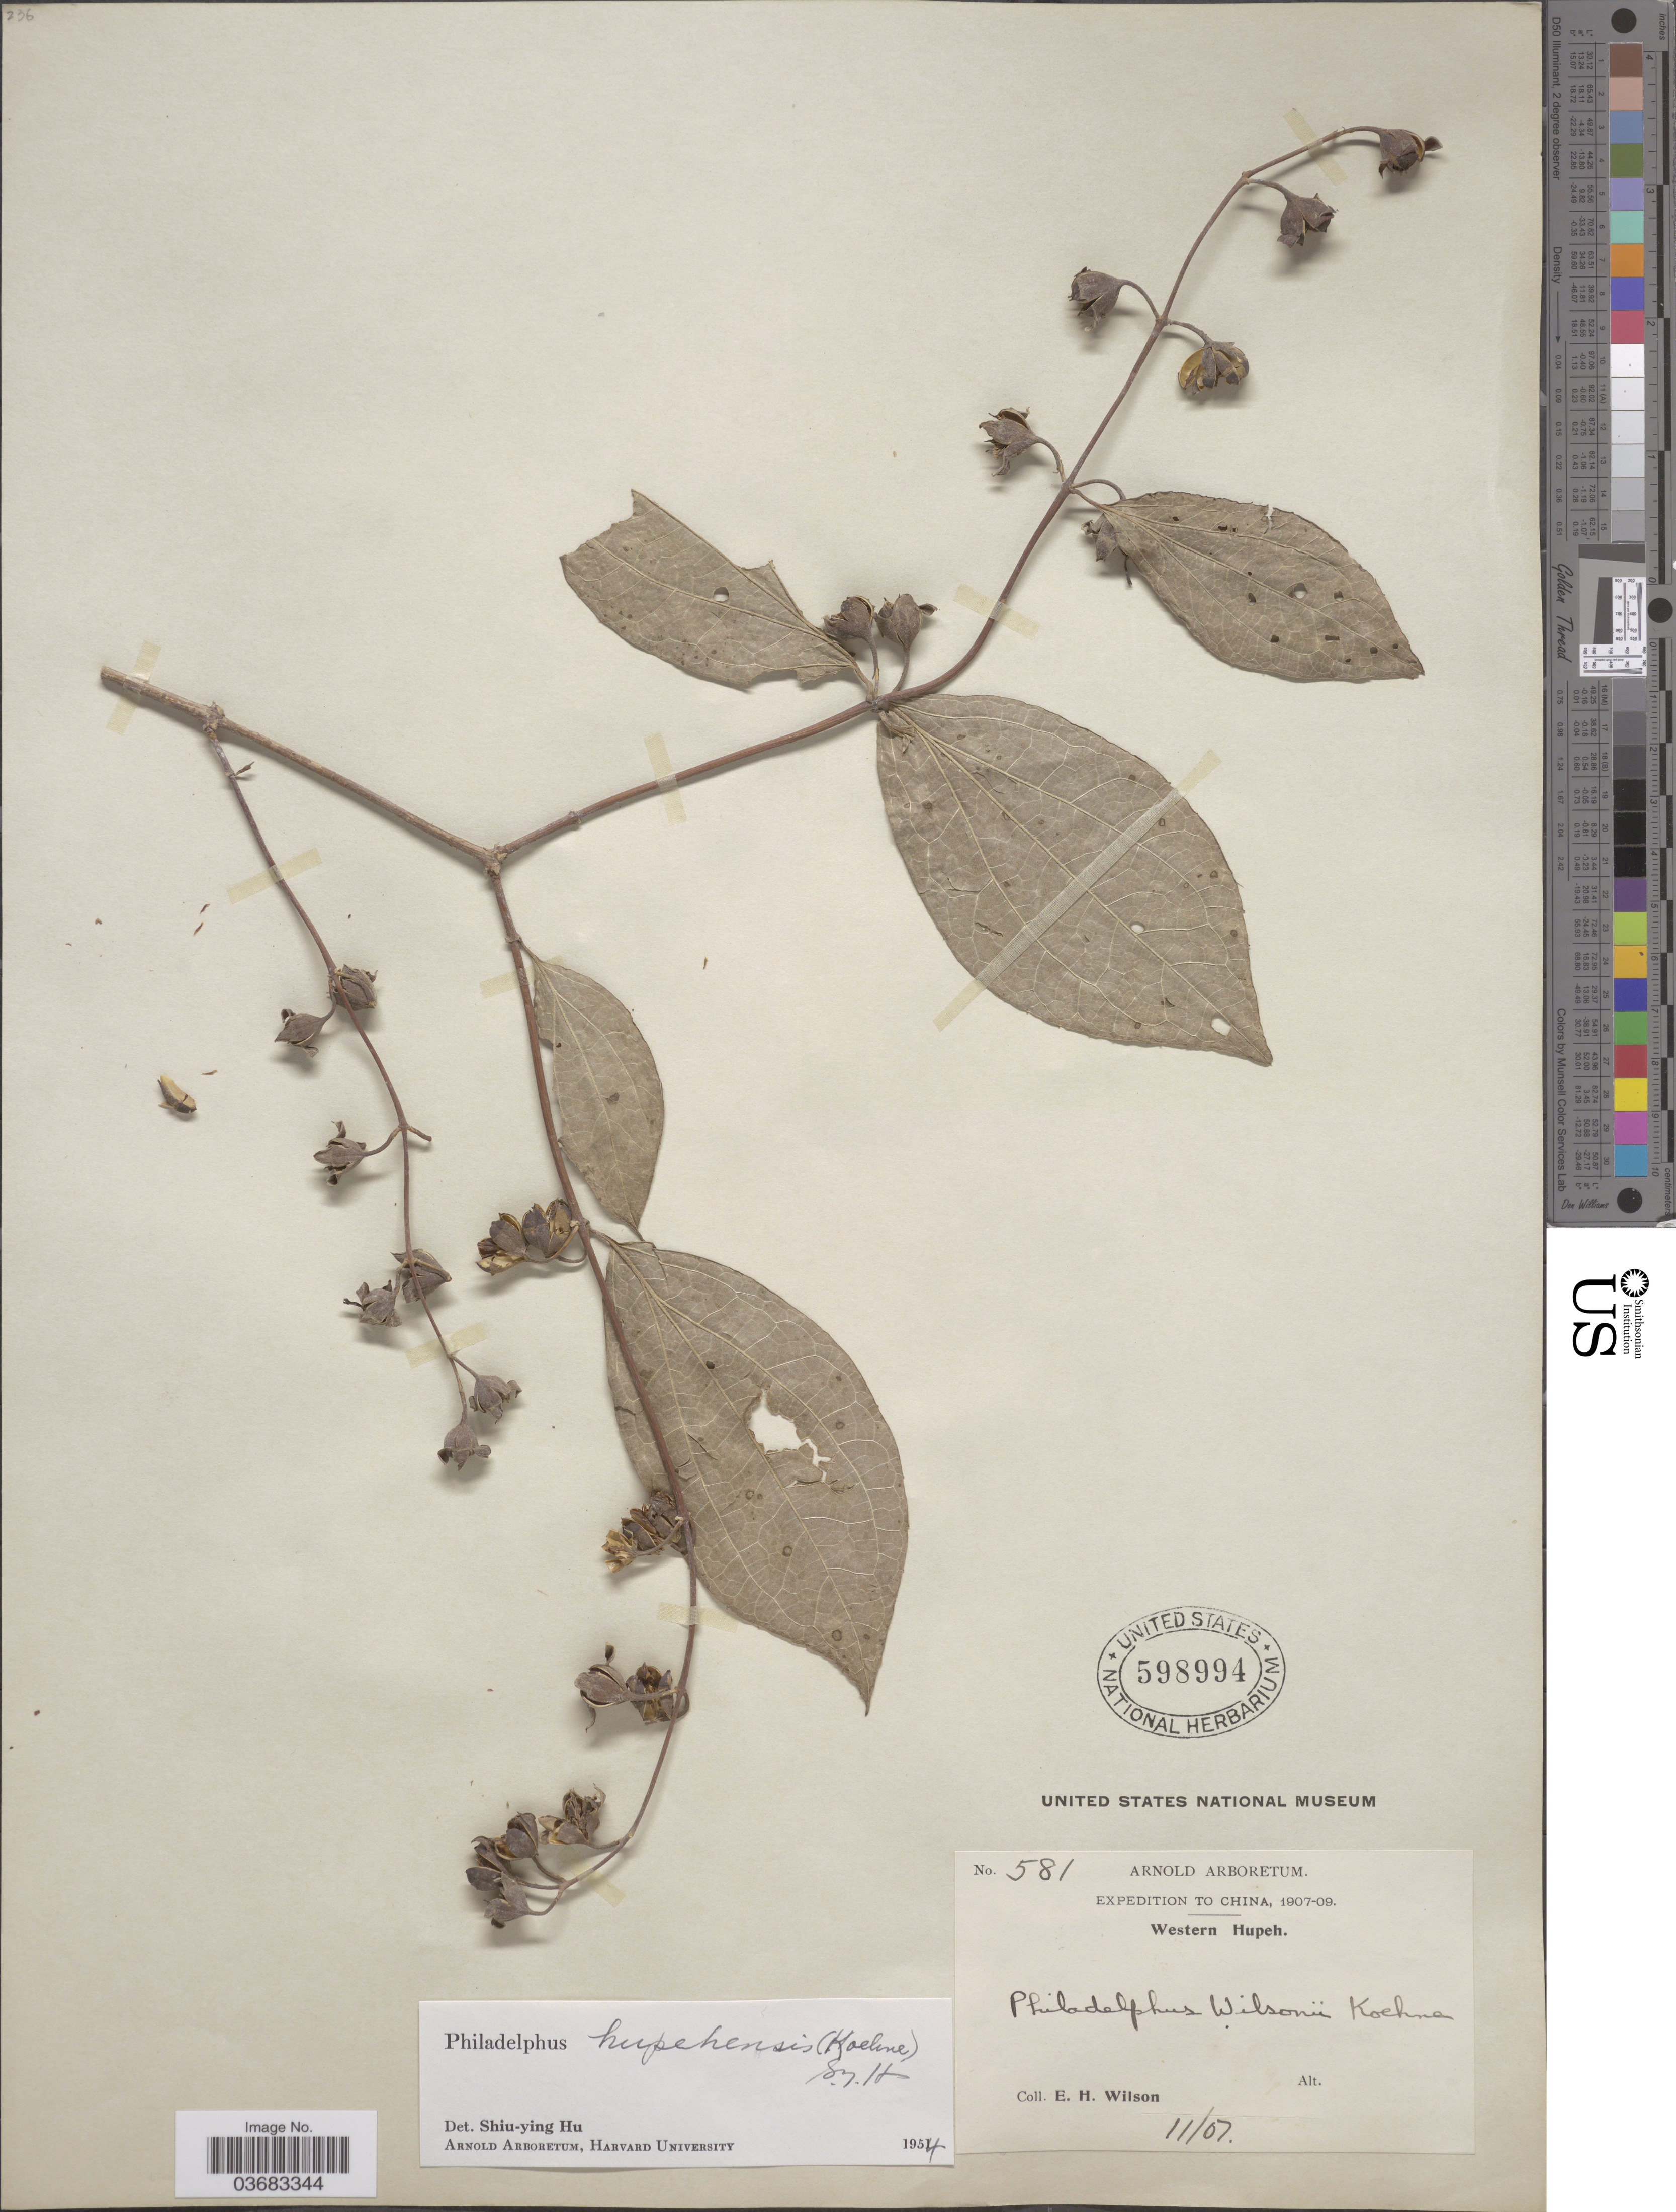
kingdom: Plantae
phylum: Tracheophyta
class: Magnoliopsida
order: Cornales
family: Hydrangeaceae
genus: Philadelphus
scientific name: Philadelphus hupehensis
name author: (Koehne) S.Y. Hu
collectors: E. Wilson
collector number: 581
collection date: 1907-11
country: China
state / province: Hubei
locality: Expedition to China, 1907-09. Western Hupeh.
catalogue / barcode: US 598994